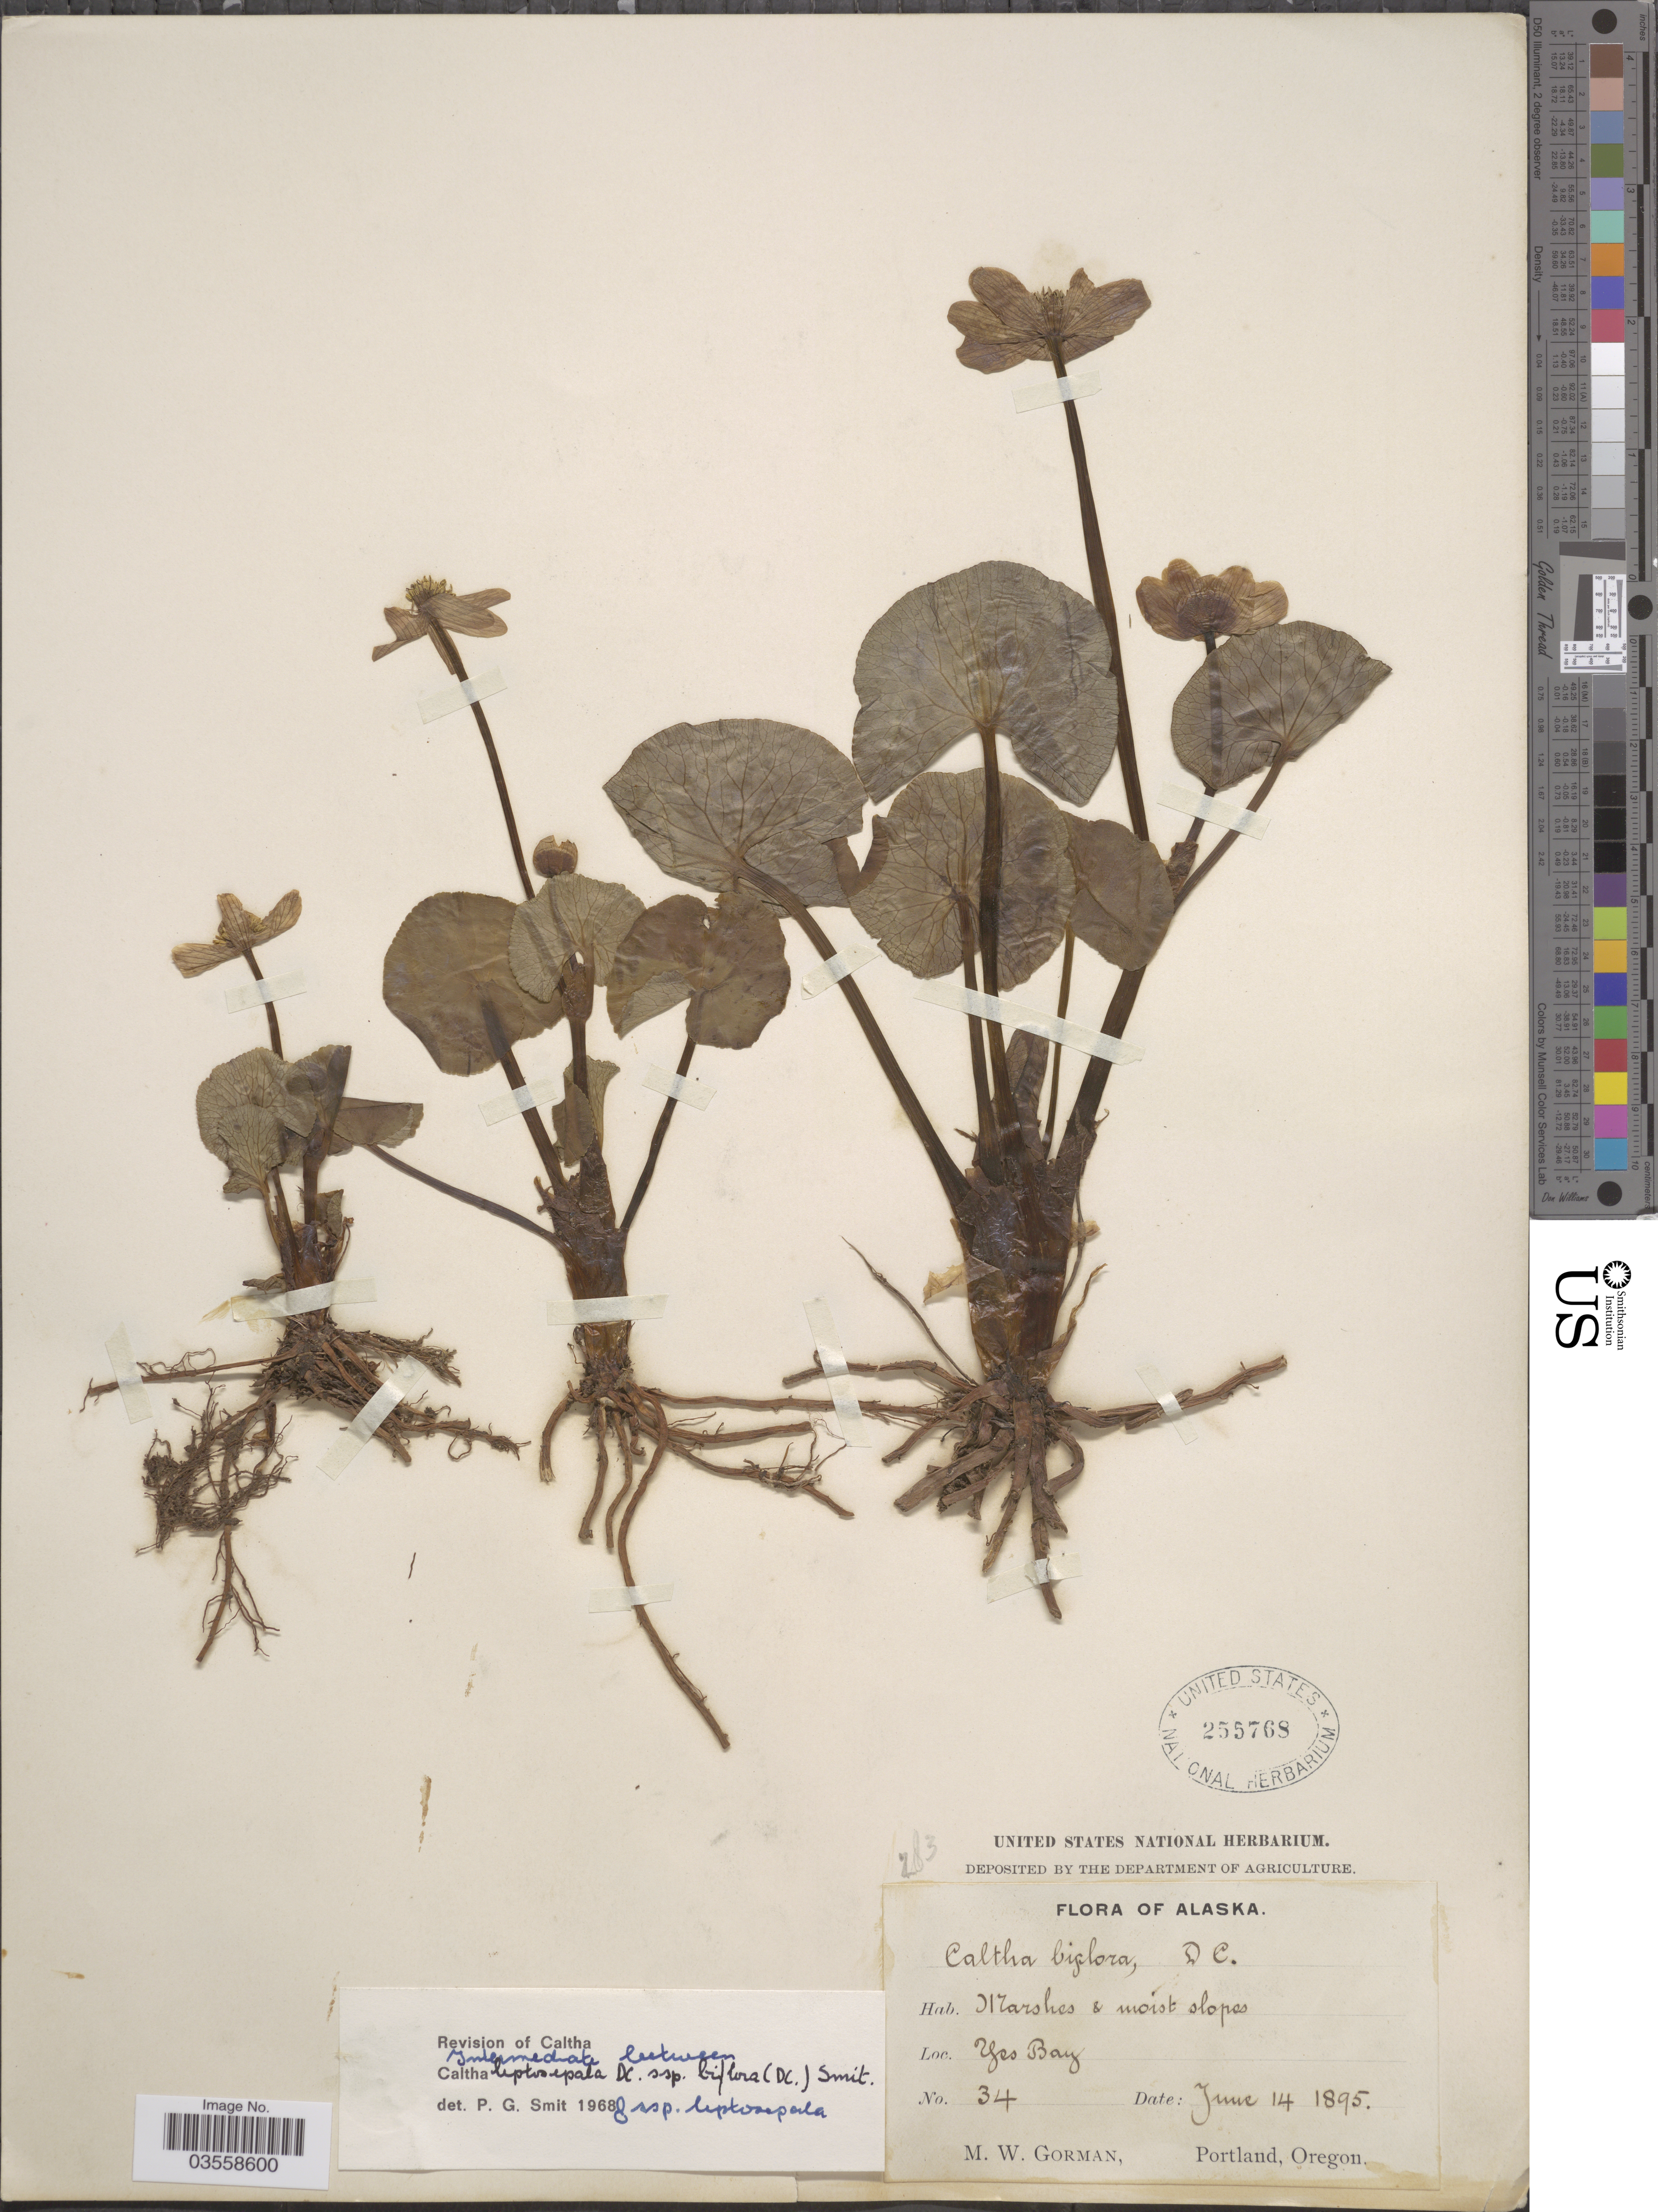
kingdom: Plantae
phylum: Tracheophyta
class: Magnoliopsida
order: Ranunculales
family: Ranunculaceae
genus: Caltha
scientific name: Caltha leptosepala subsp. biflora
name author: DC.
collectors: M. W. Gorman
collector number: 34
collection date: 1895-06-14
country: United States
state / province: Alaska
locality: Yes Bay.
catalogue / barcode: US 255768